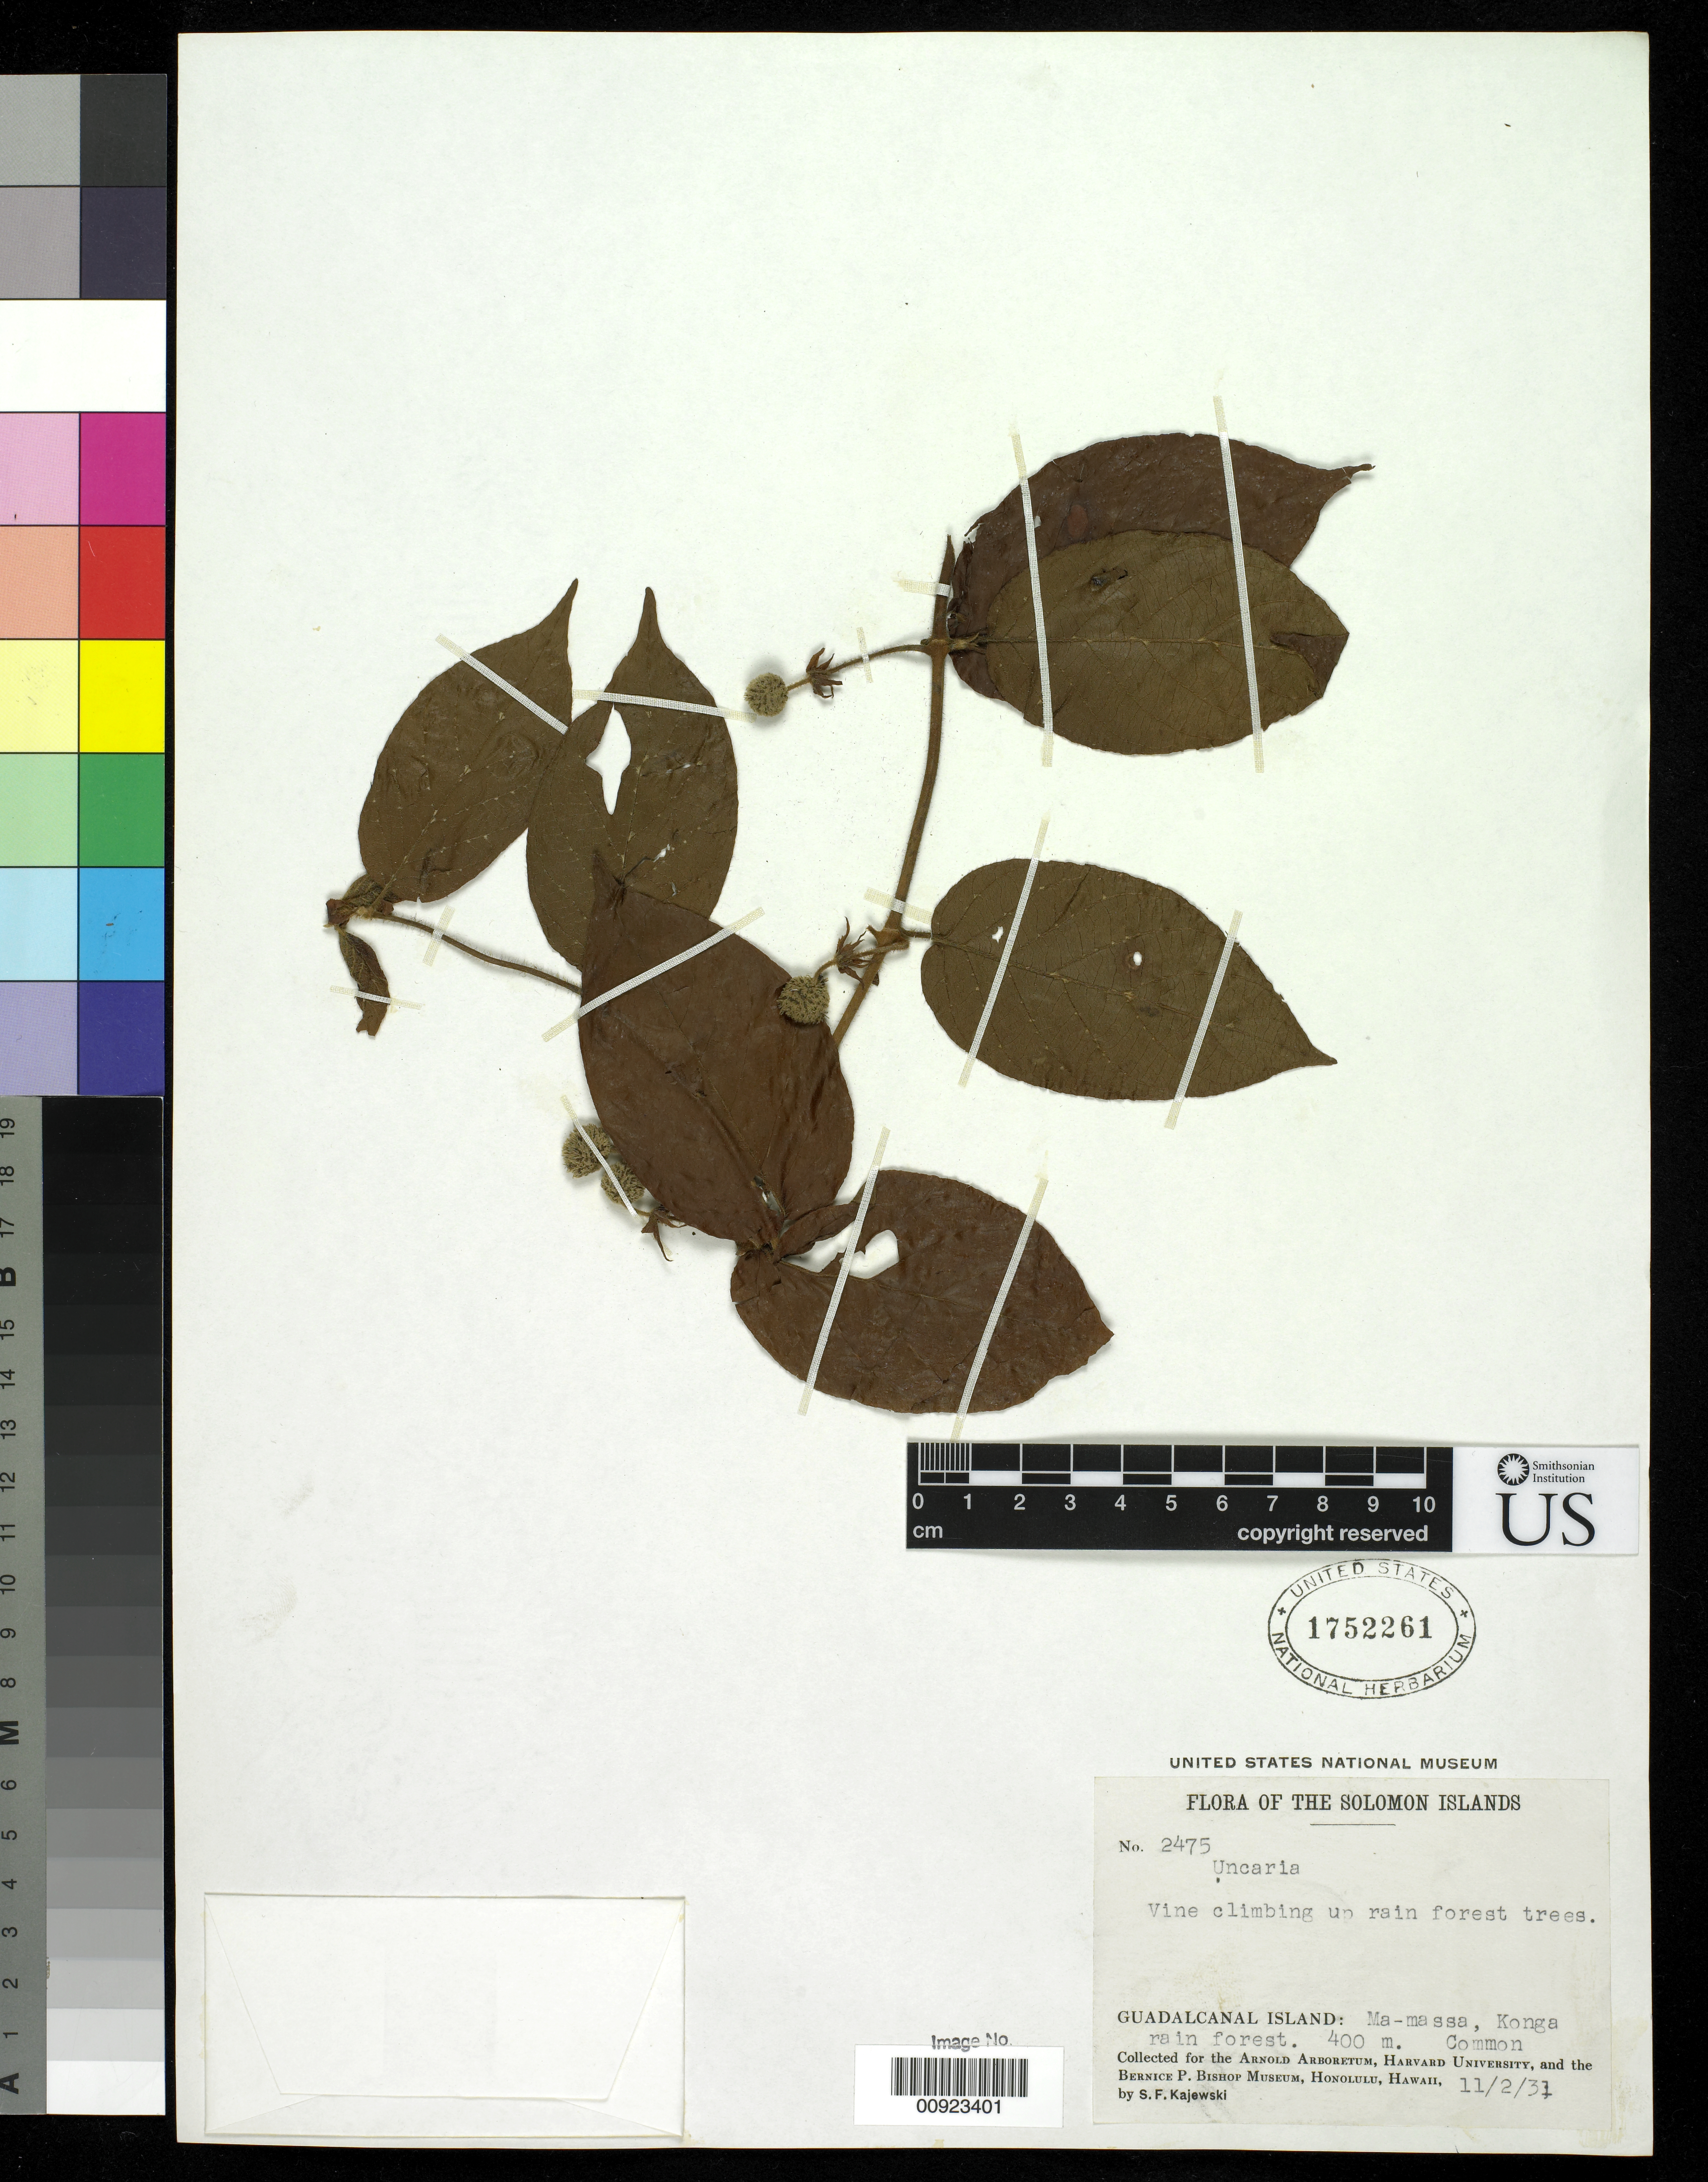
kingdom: Plantae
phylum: Tracheophyta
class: Magnoliopsida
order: Gentianales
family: Rubiaceae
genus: Uncaria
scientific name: Uncaria sp.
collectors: S. Kajewski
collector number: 2475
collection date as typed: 11 Feb 1931 or 02 Nov 1931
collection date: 1931-02-11 or 1931-11-02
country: Solomon Islands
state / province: Guadalcanal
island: Guadalcanal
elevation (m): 400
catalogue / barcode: US 1752261